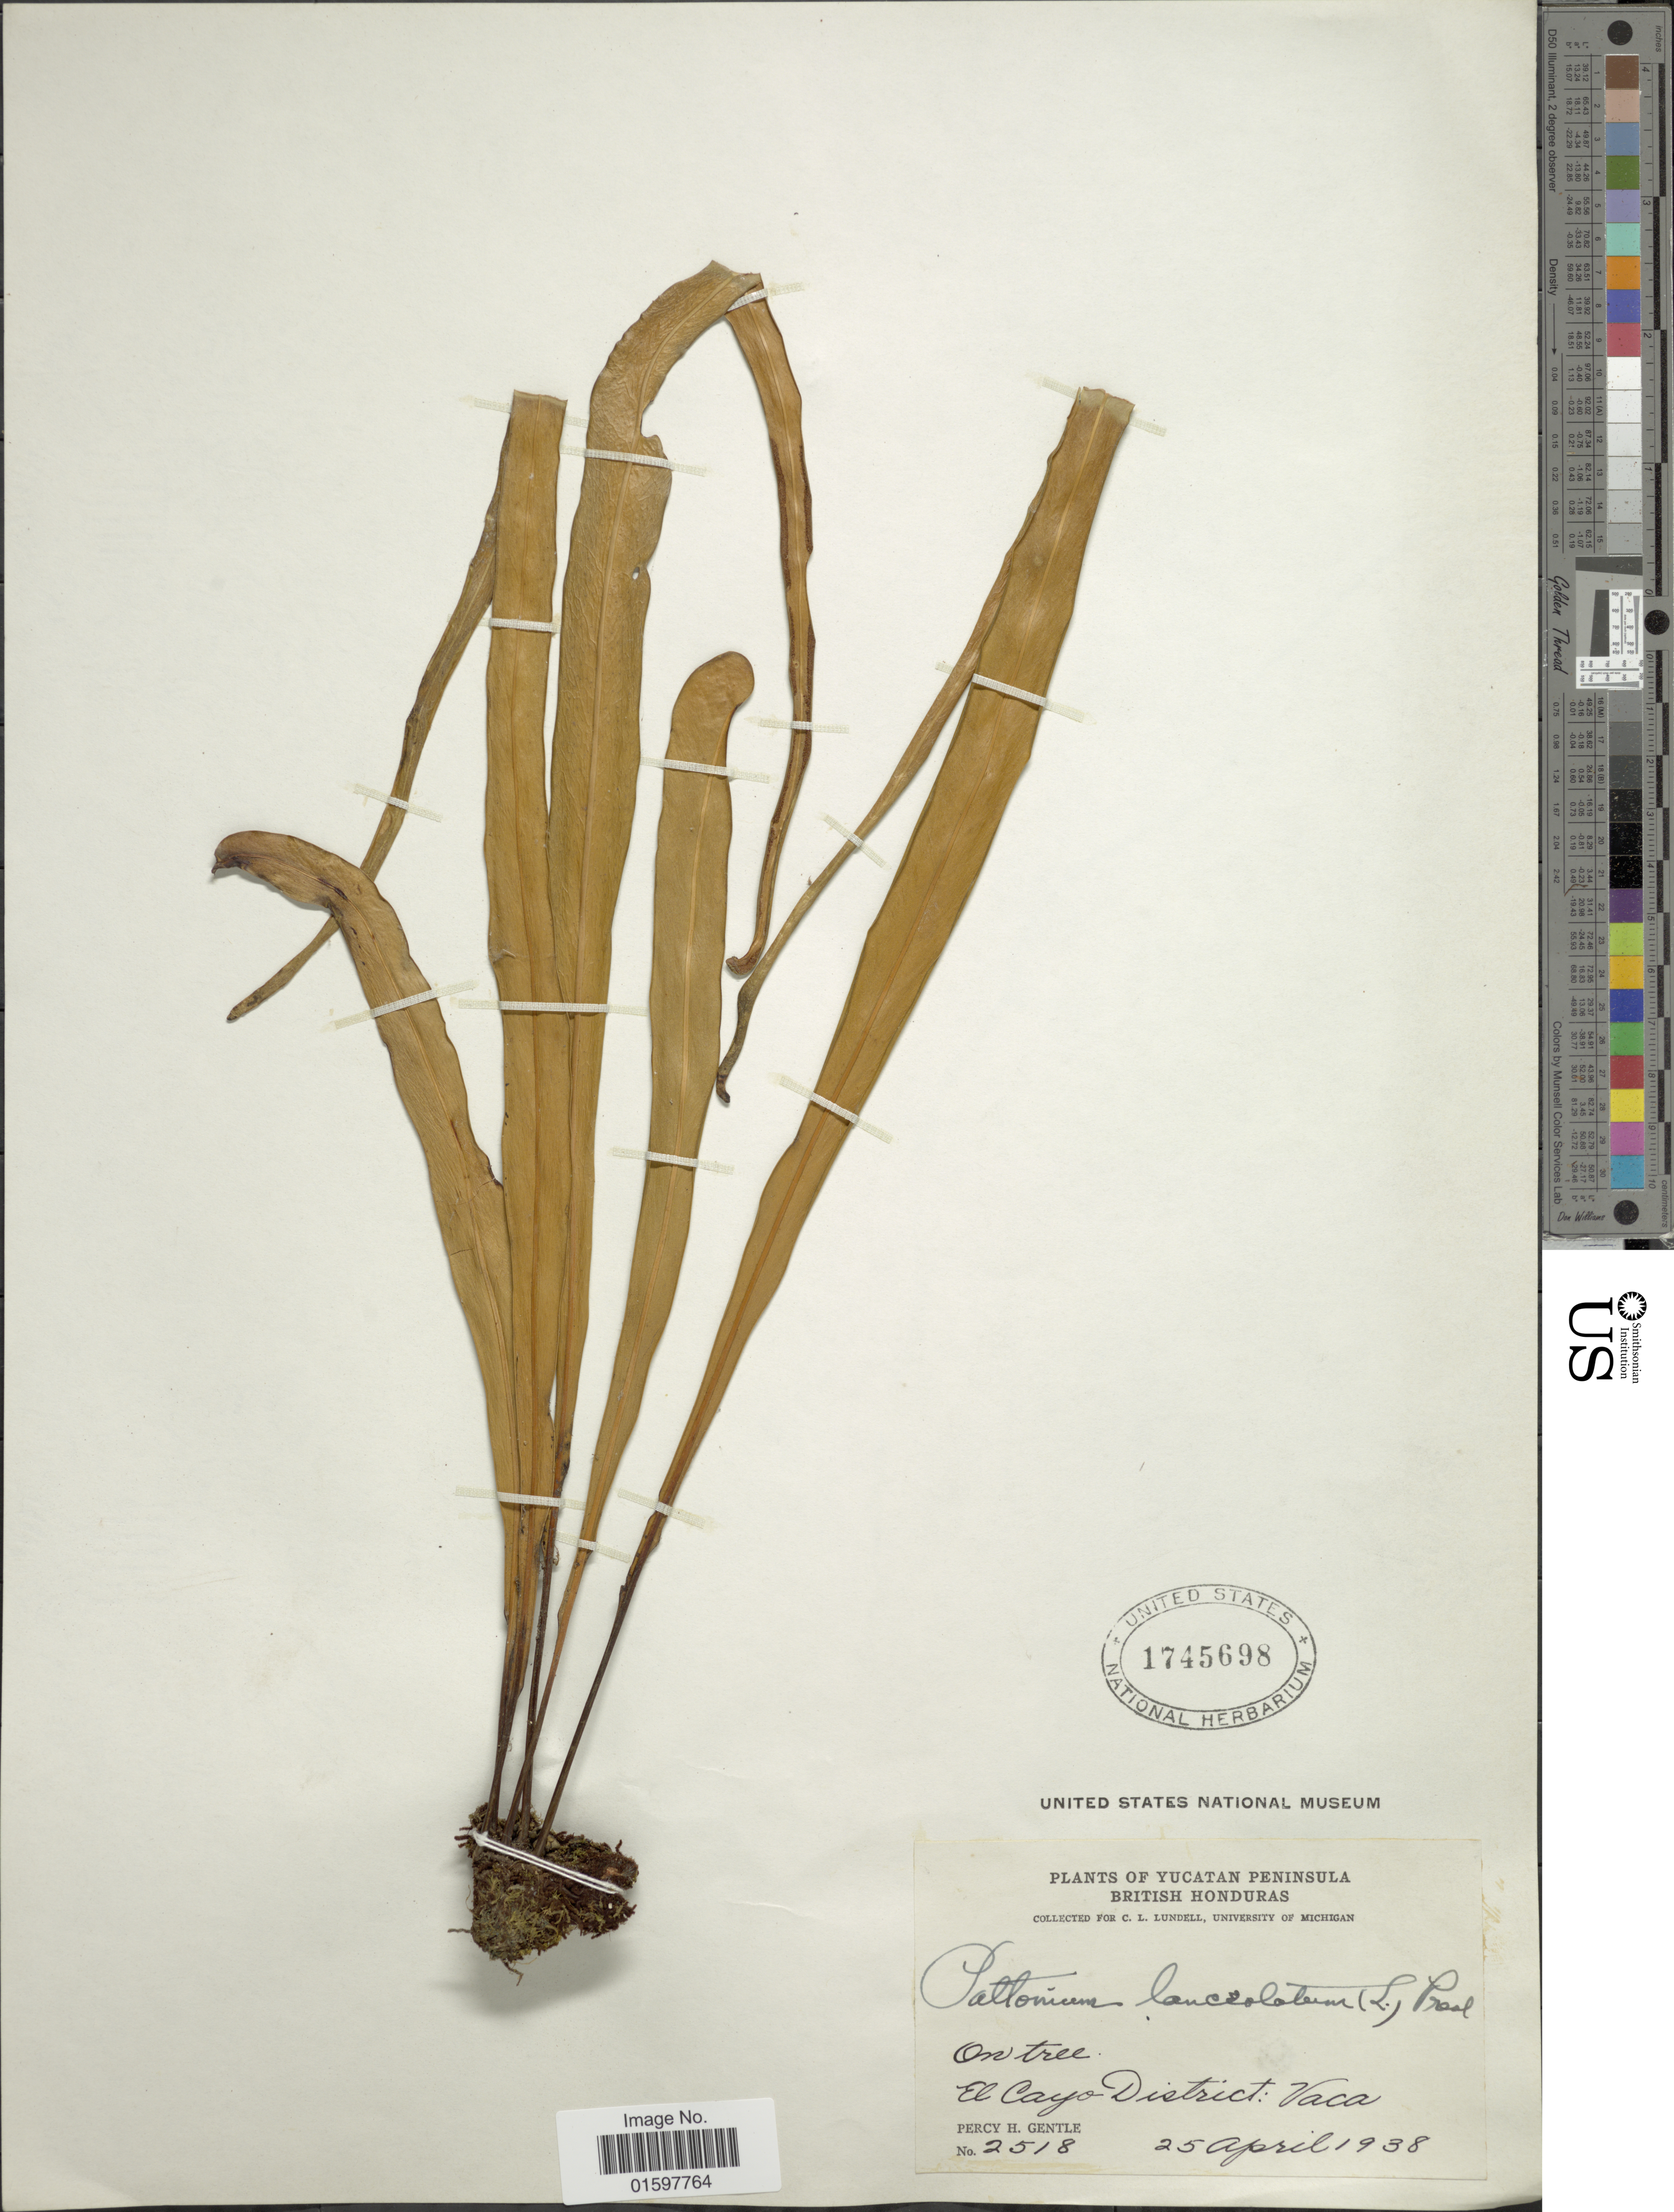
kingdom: Plantae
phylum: Tracheophyta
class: Polypodiopsida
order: Polypodiales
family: Polypodiaceae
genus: Pleopeltis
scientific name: Pleopeltis marginata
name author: A.R. Sm. & Tejero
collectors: P. H. Gentle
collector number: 2518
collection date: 1938-04-25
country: Belize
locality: Yucatan Peninsula, El Cayo District: Vaca.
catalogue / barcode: US 1745698